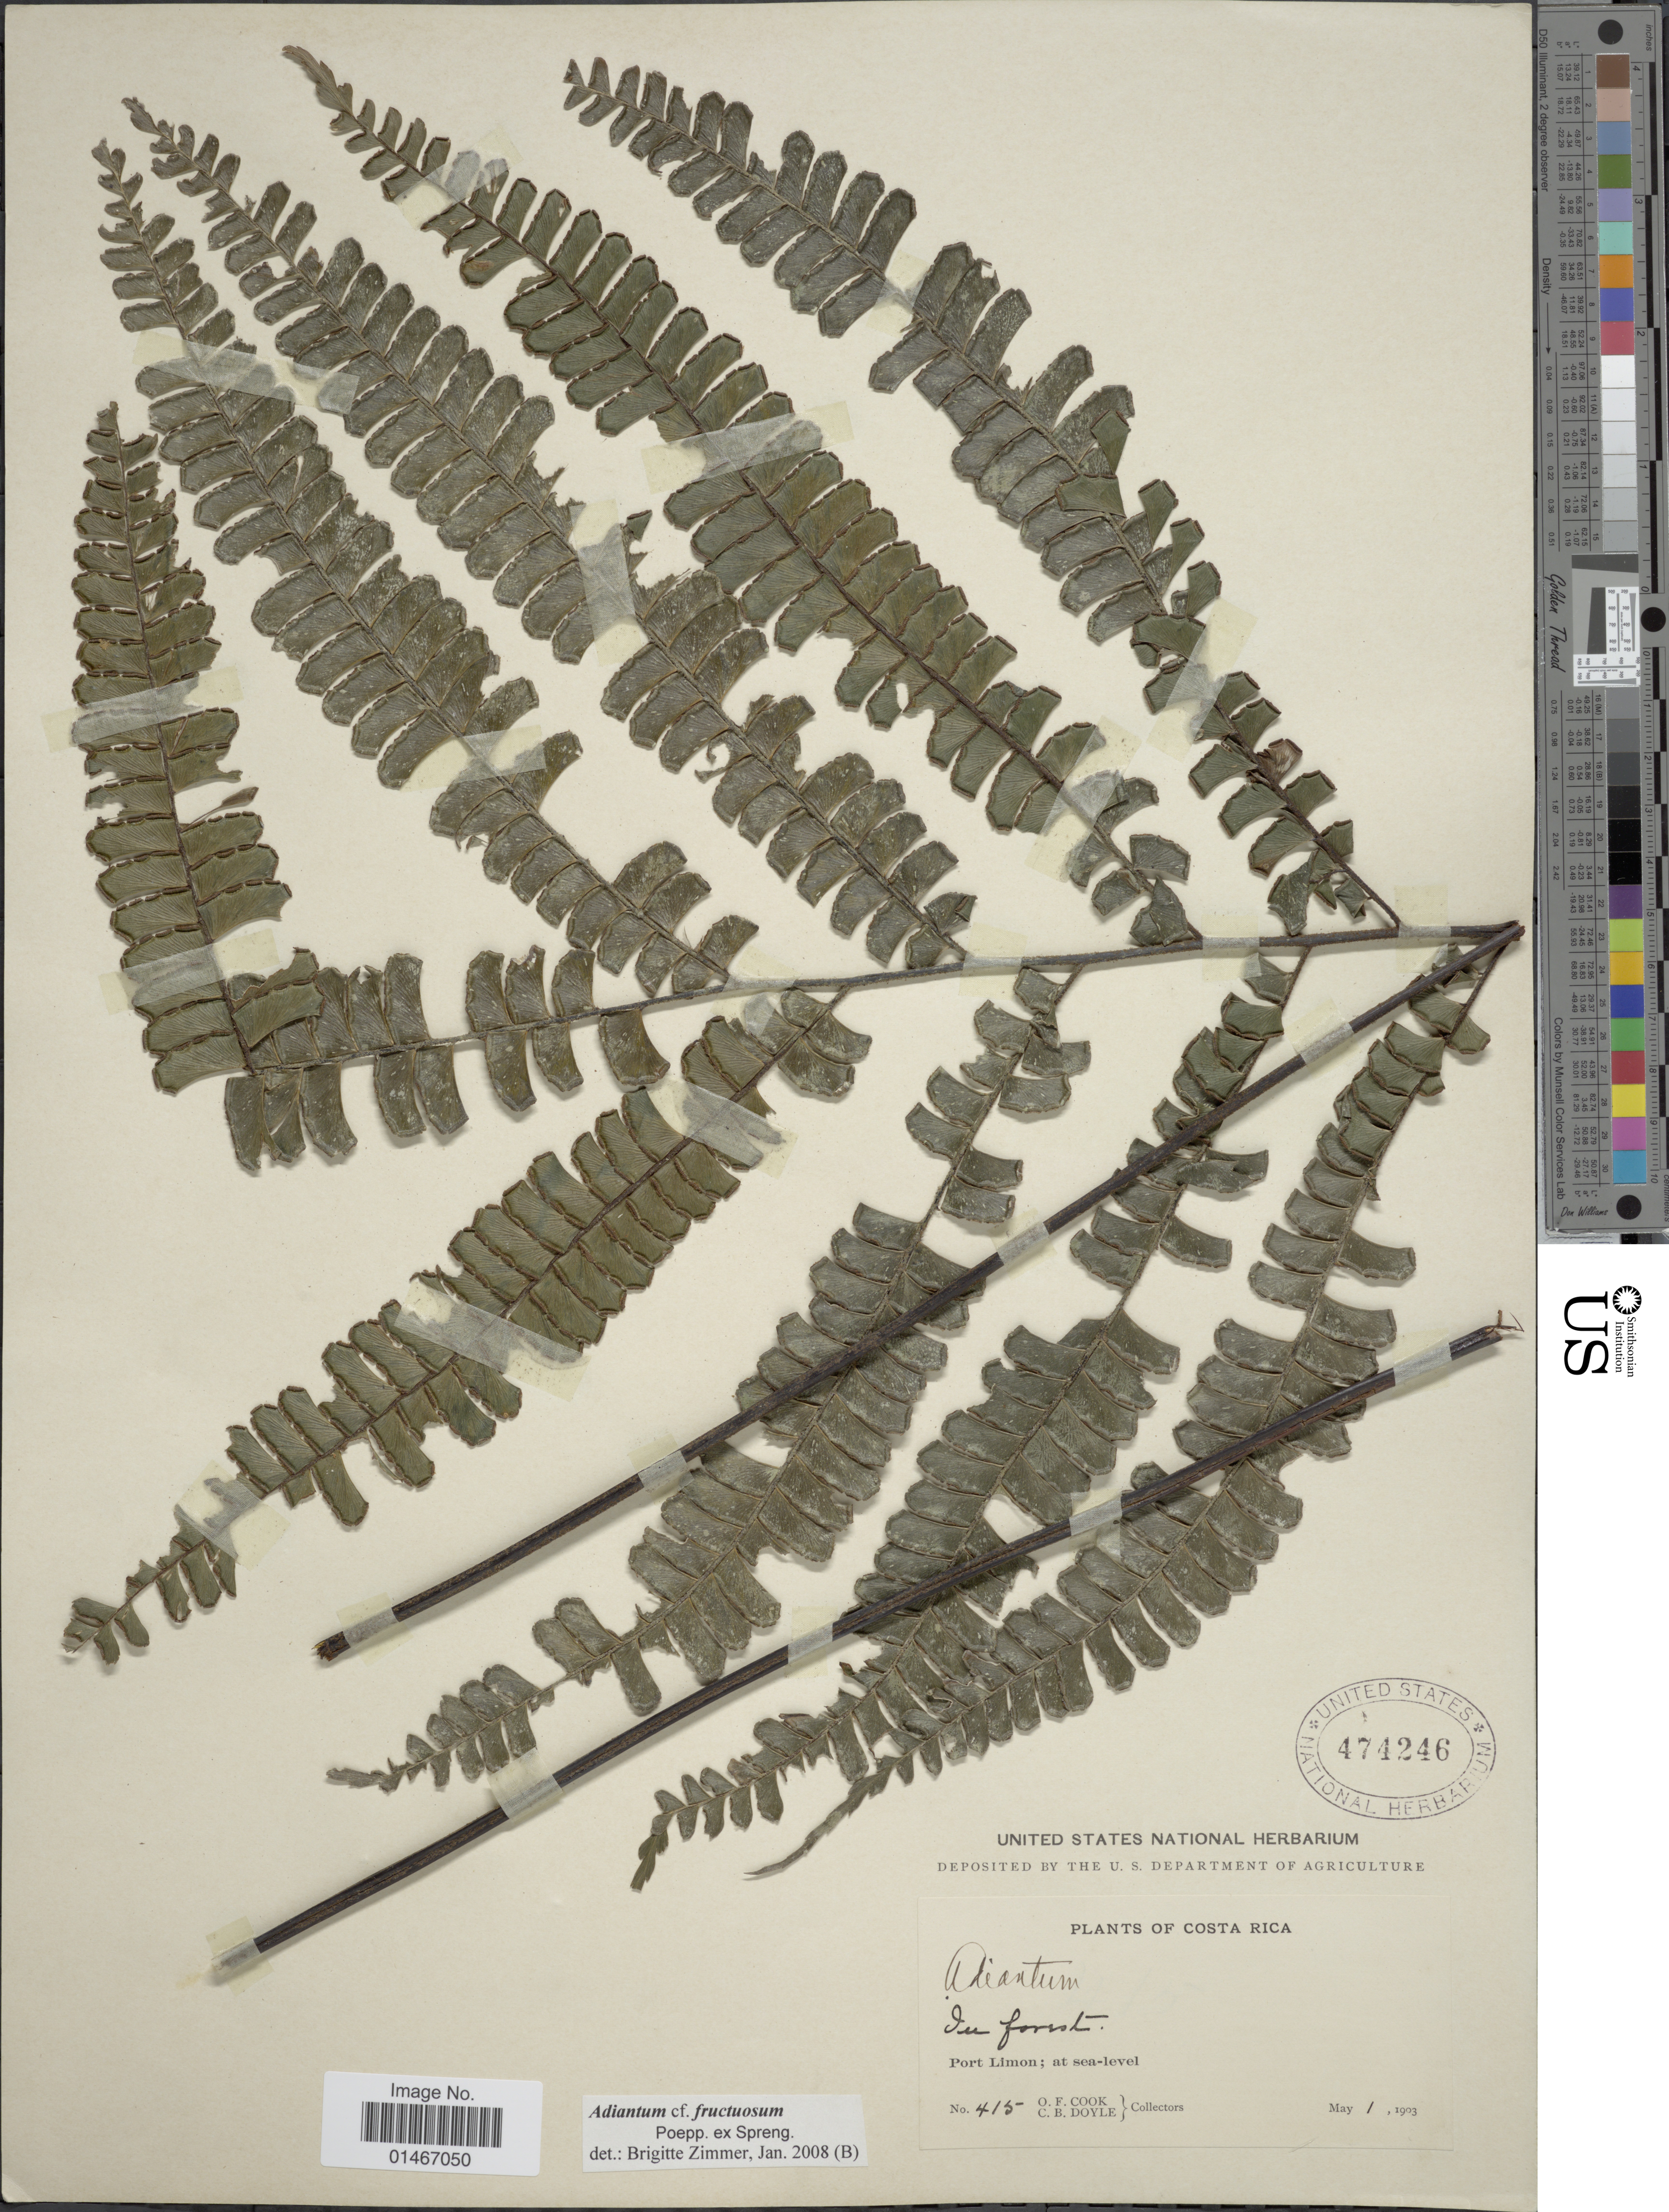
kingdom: Plantae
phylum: Tracheophyta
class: Polypodiopsida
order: Polypodiales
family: Pteridaceae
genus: Adiantum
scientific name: Adiantum fructuosum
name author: Poepp. ex Spreng.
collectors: O. F. Cook & C. Doyle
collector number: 415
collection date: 1903-05-01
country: Costa Rica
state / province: Limón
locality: Port Limon.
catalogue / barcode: US 474246